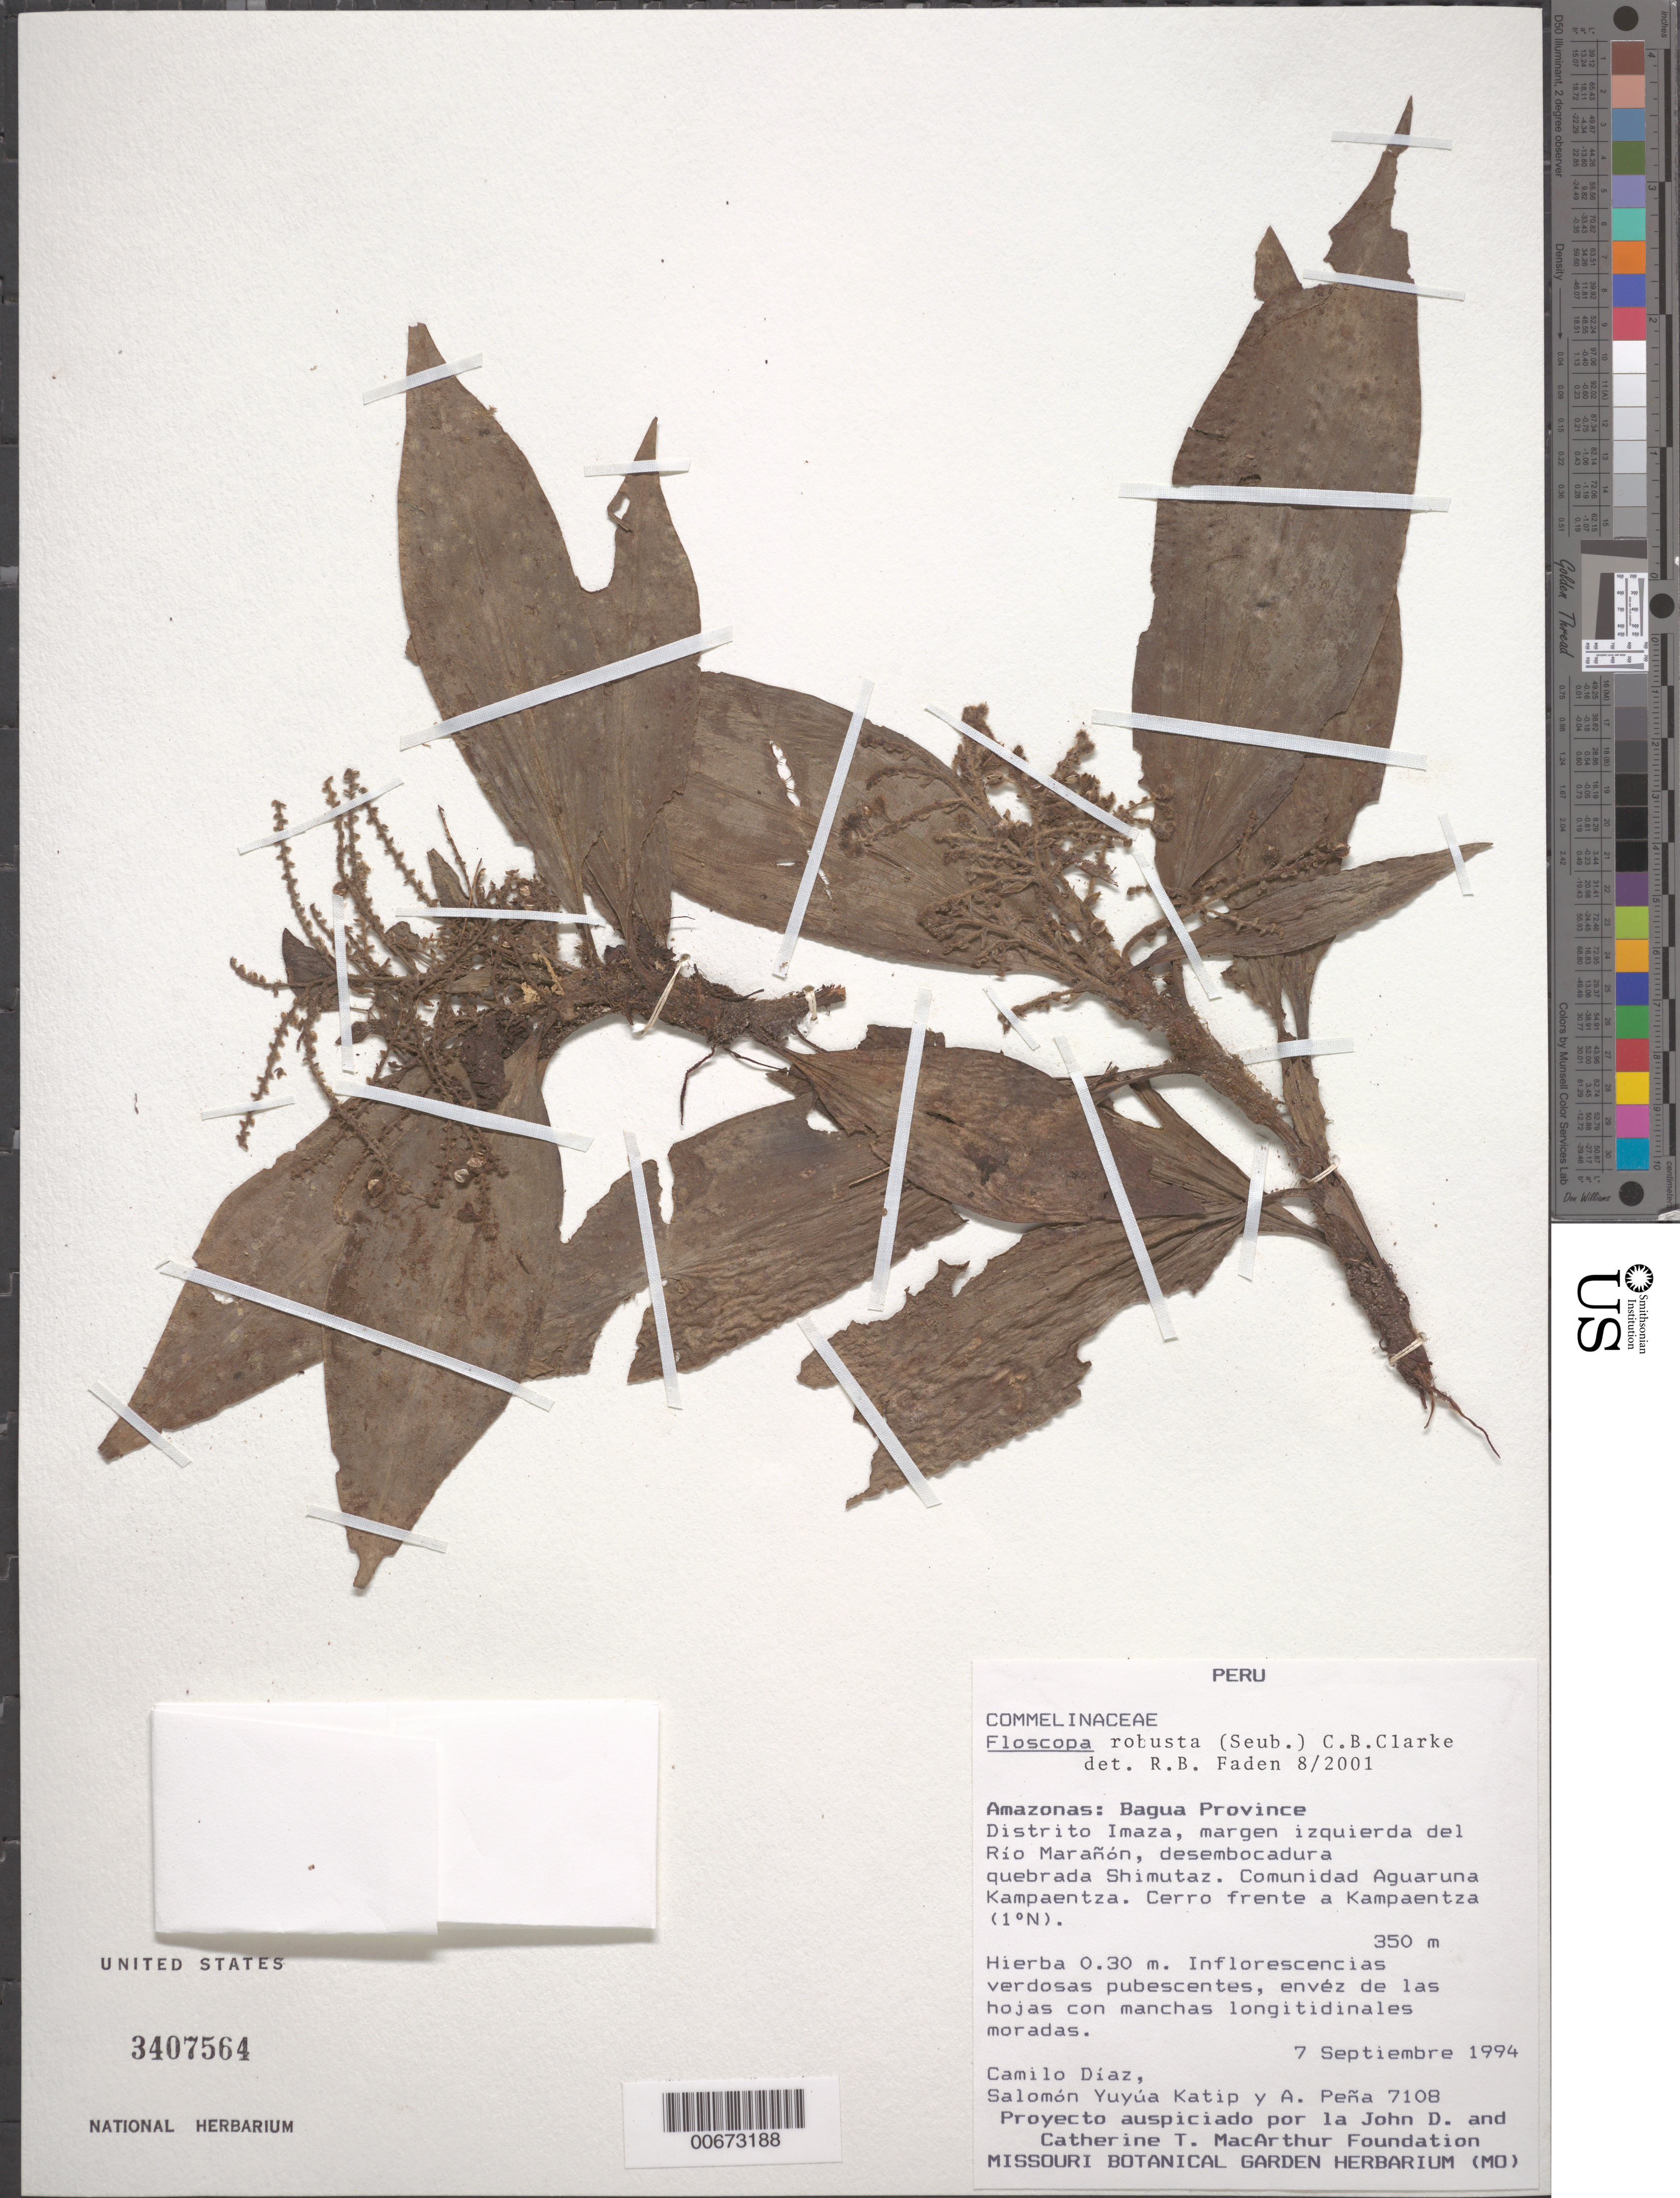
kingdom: Plantae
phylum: Tracheophyta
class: Liliopsida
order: Commelinales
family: Commelinaceae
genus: Floscopa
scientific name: Floscopa robusta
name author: (Seub.) C.B. Clarke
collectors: C. Díaz, S. Katip & A. Pena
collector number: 7108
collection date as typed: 07 Sep 1994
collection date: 1994-09-07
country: Peru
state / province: Amazonas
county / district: Bagua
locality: Imaza, Río Maranon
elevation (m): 350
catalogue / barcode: US 3407564